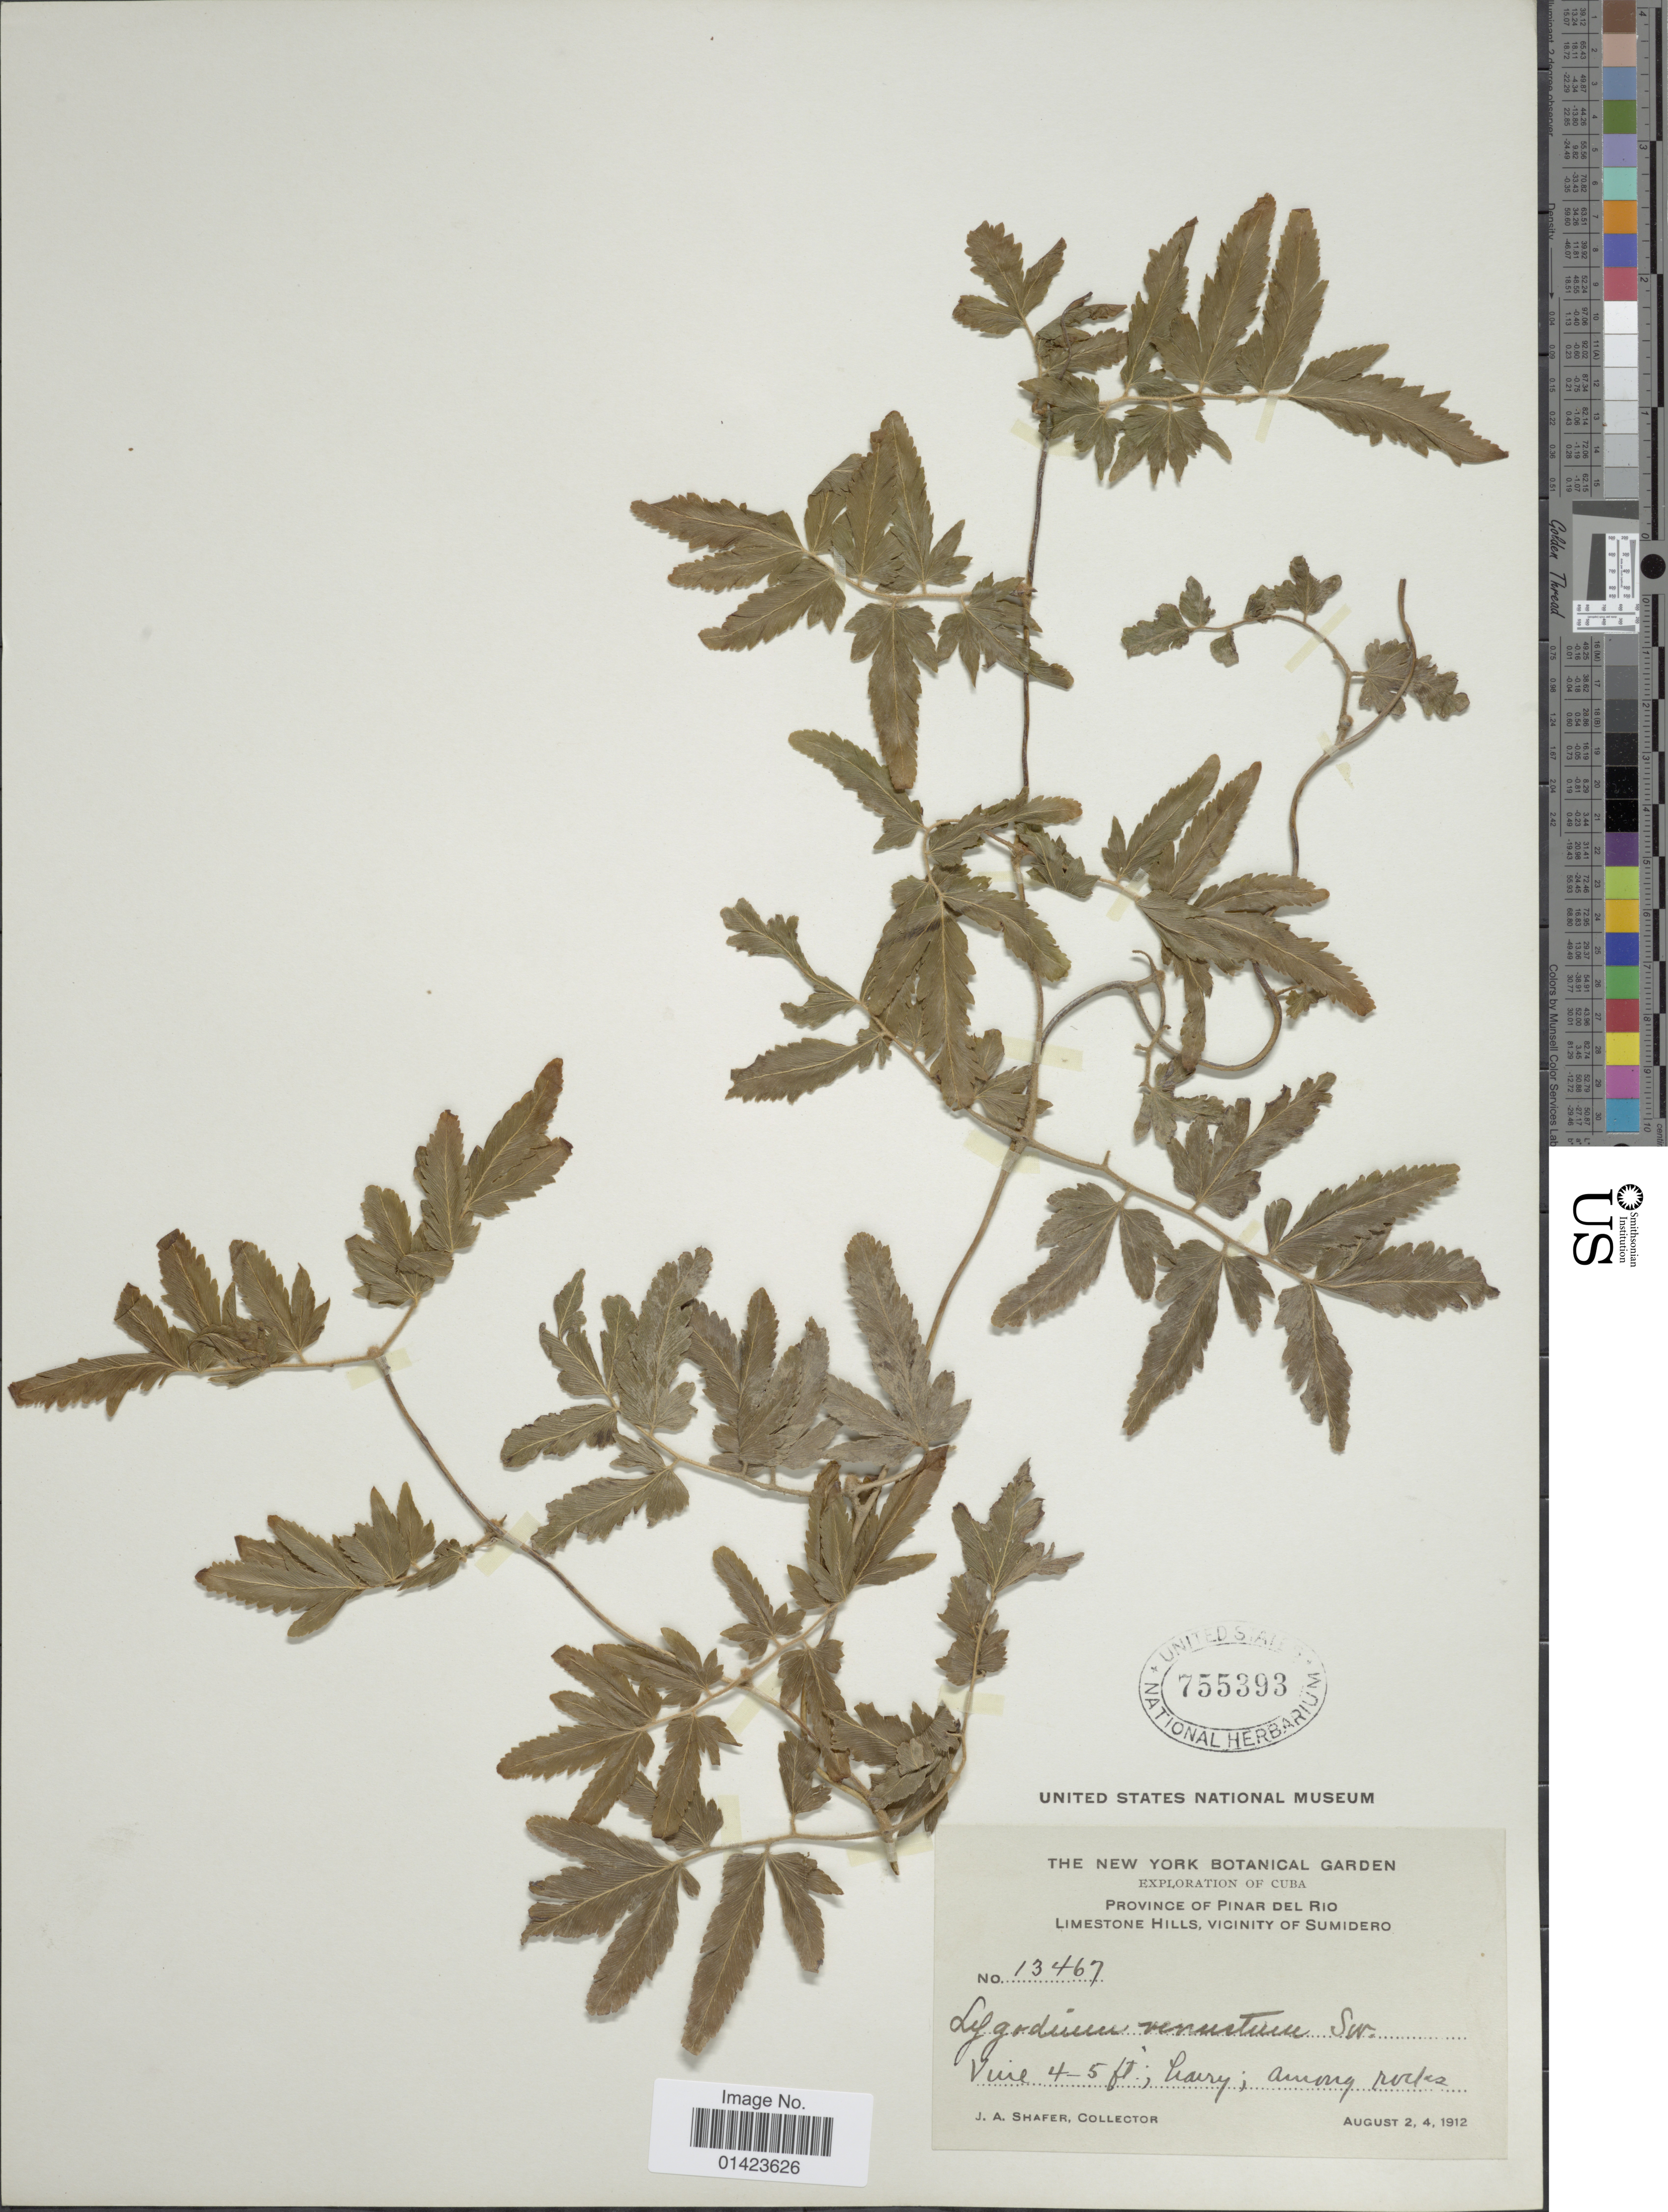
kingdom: Plantae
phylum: Tracheophyta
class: Polypodiopsida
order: Schizaeales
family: Lygodiaceae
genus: Lygodium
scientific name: Lygodium venustum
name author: Sw.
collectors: J. A. Shafer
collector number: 13467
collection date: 1912-08-02/1912-08-04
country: Cuba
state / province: Pinar del Río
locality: Province of Pinar del Rio, Limestone Hills, Vicinity of Sumidero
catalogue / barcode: US 755393